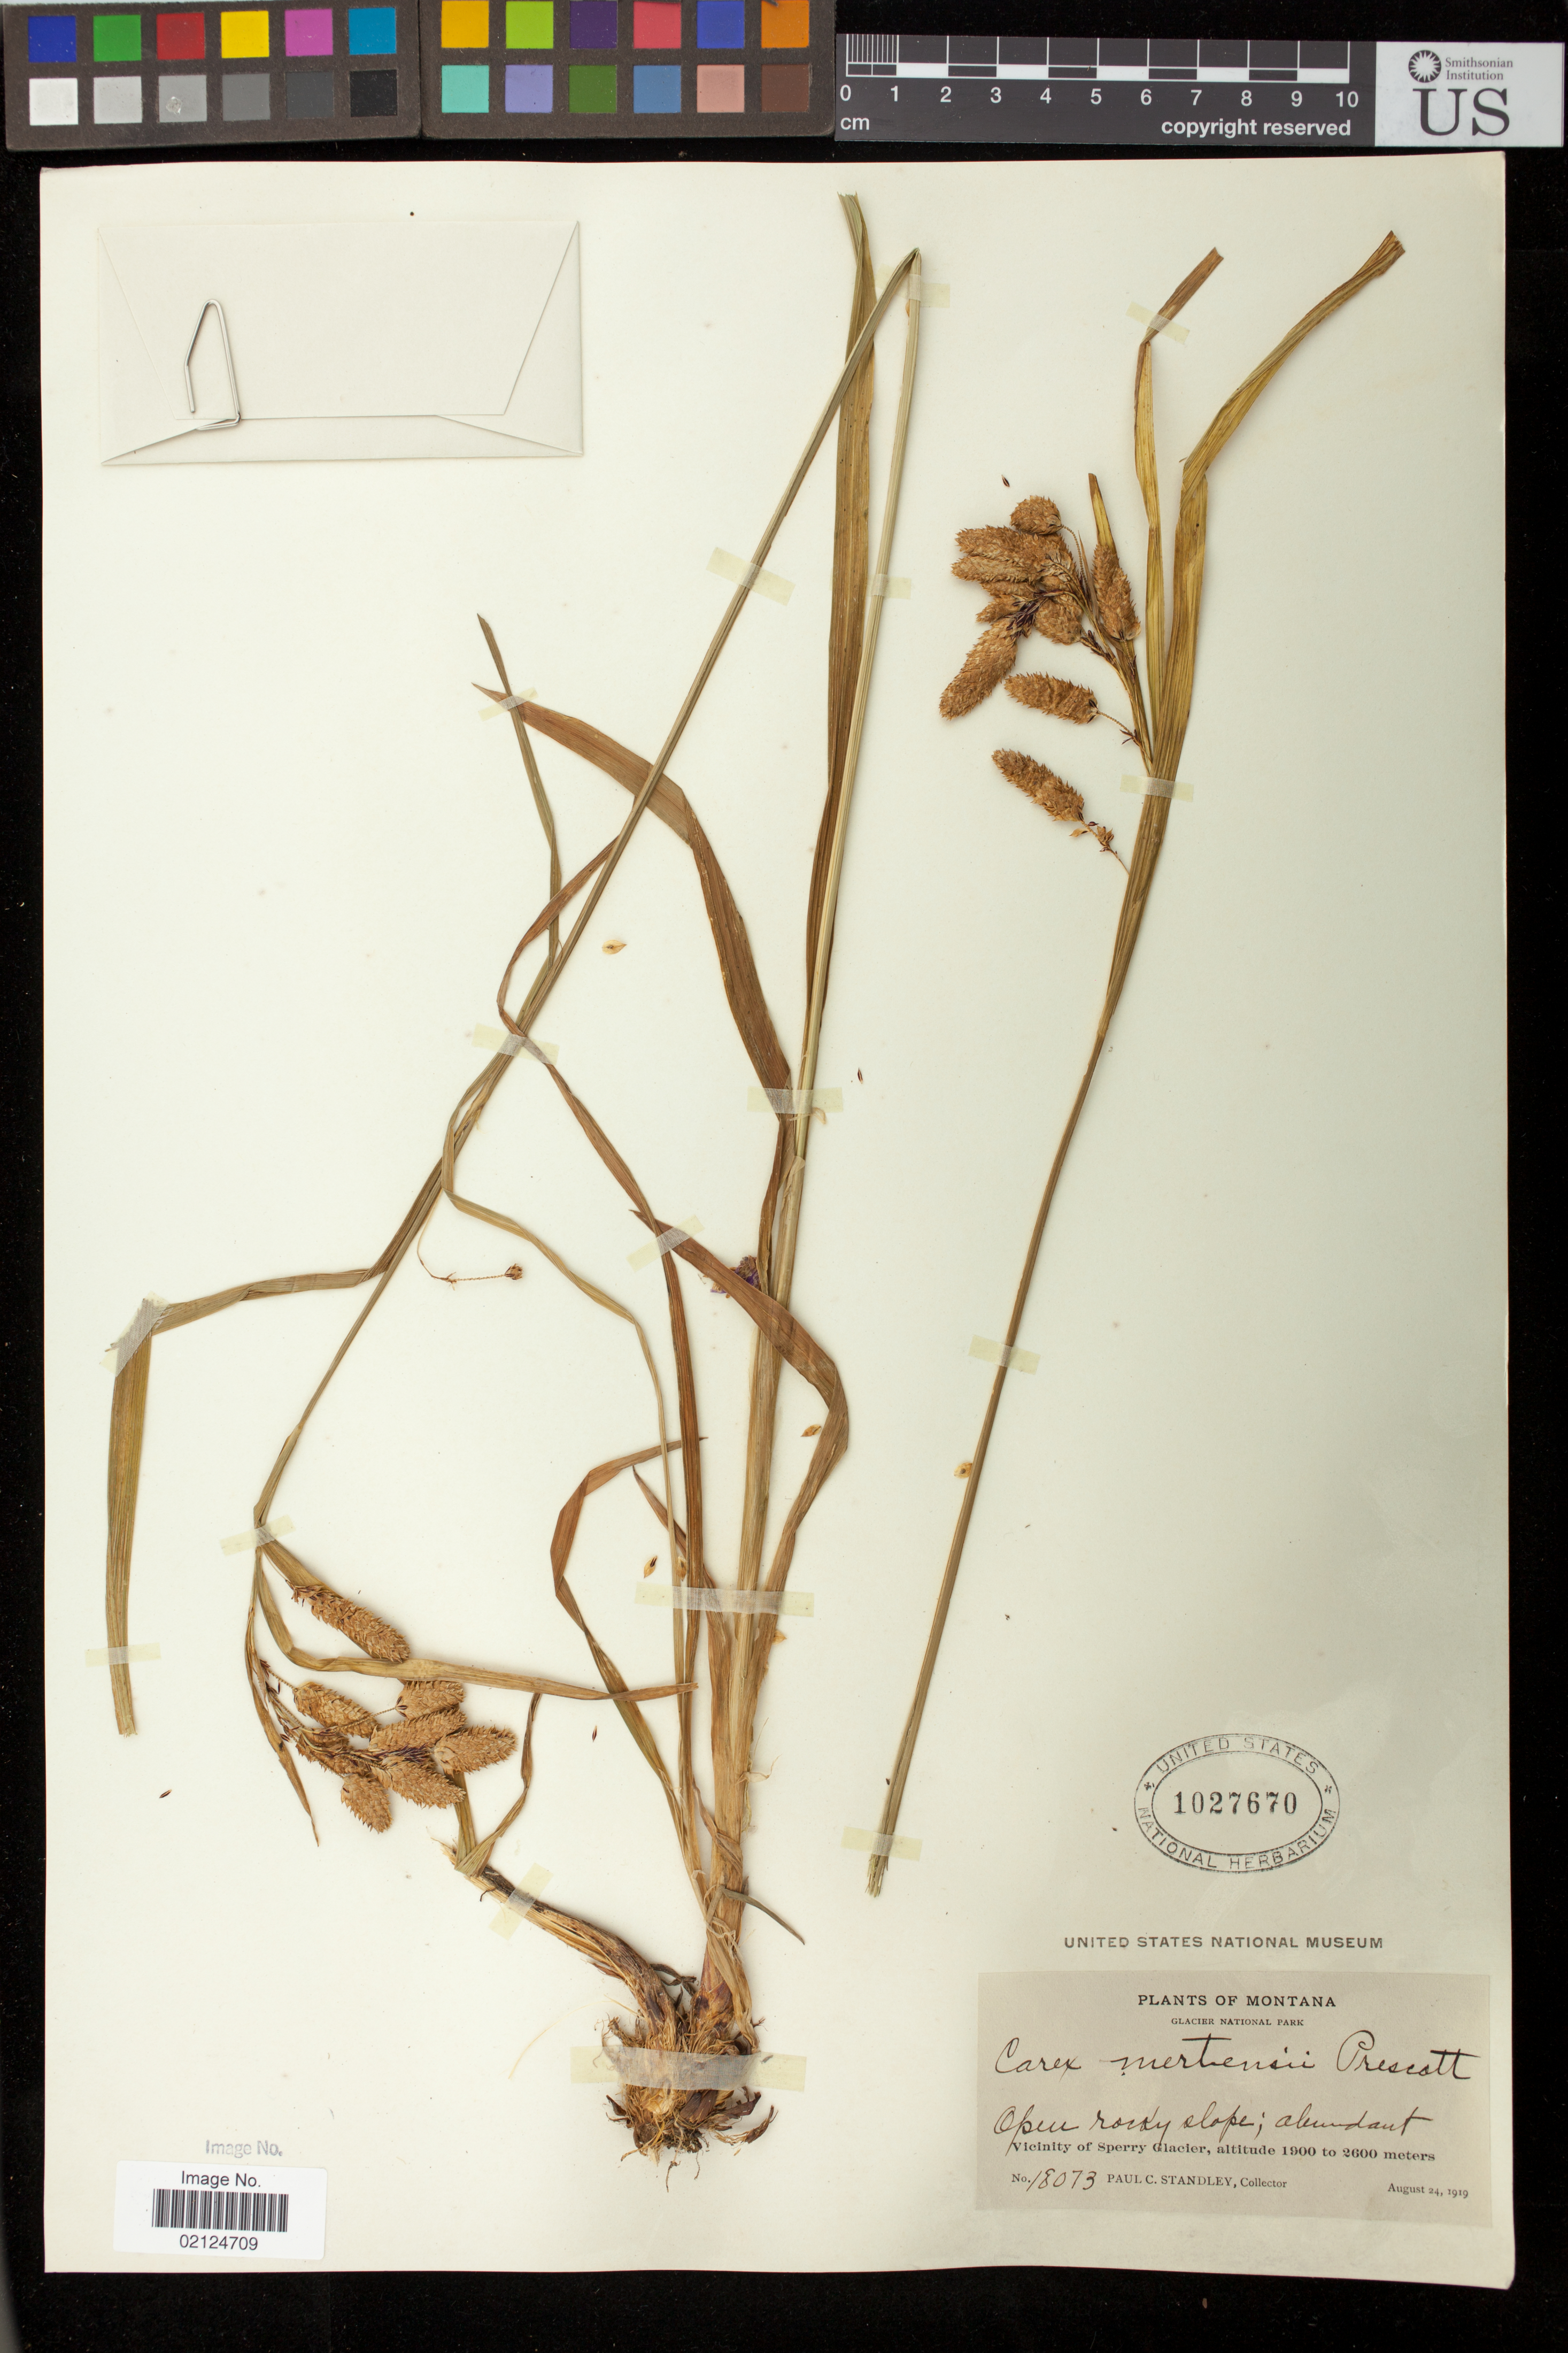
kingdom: Plantae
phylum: Tracheophyta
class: Liliopsida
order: Poales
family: Cyperaceae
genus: Carex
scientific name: Carex mertensii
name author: J.D. Prescott ex Bong.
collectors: P. C. Standley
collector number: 18073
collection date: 1919-08-24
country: United States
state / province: Montana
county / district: Glacier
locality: Glacier National Park; Vicinity of Sperry Glacier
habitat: Open rocky slopes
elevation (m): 1900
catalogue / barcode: US 1027670